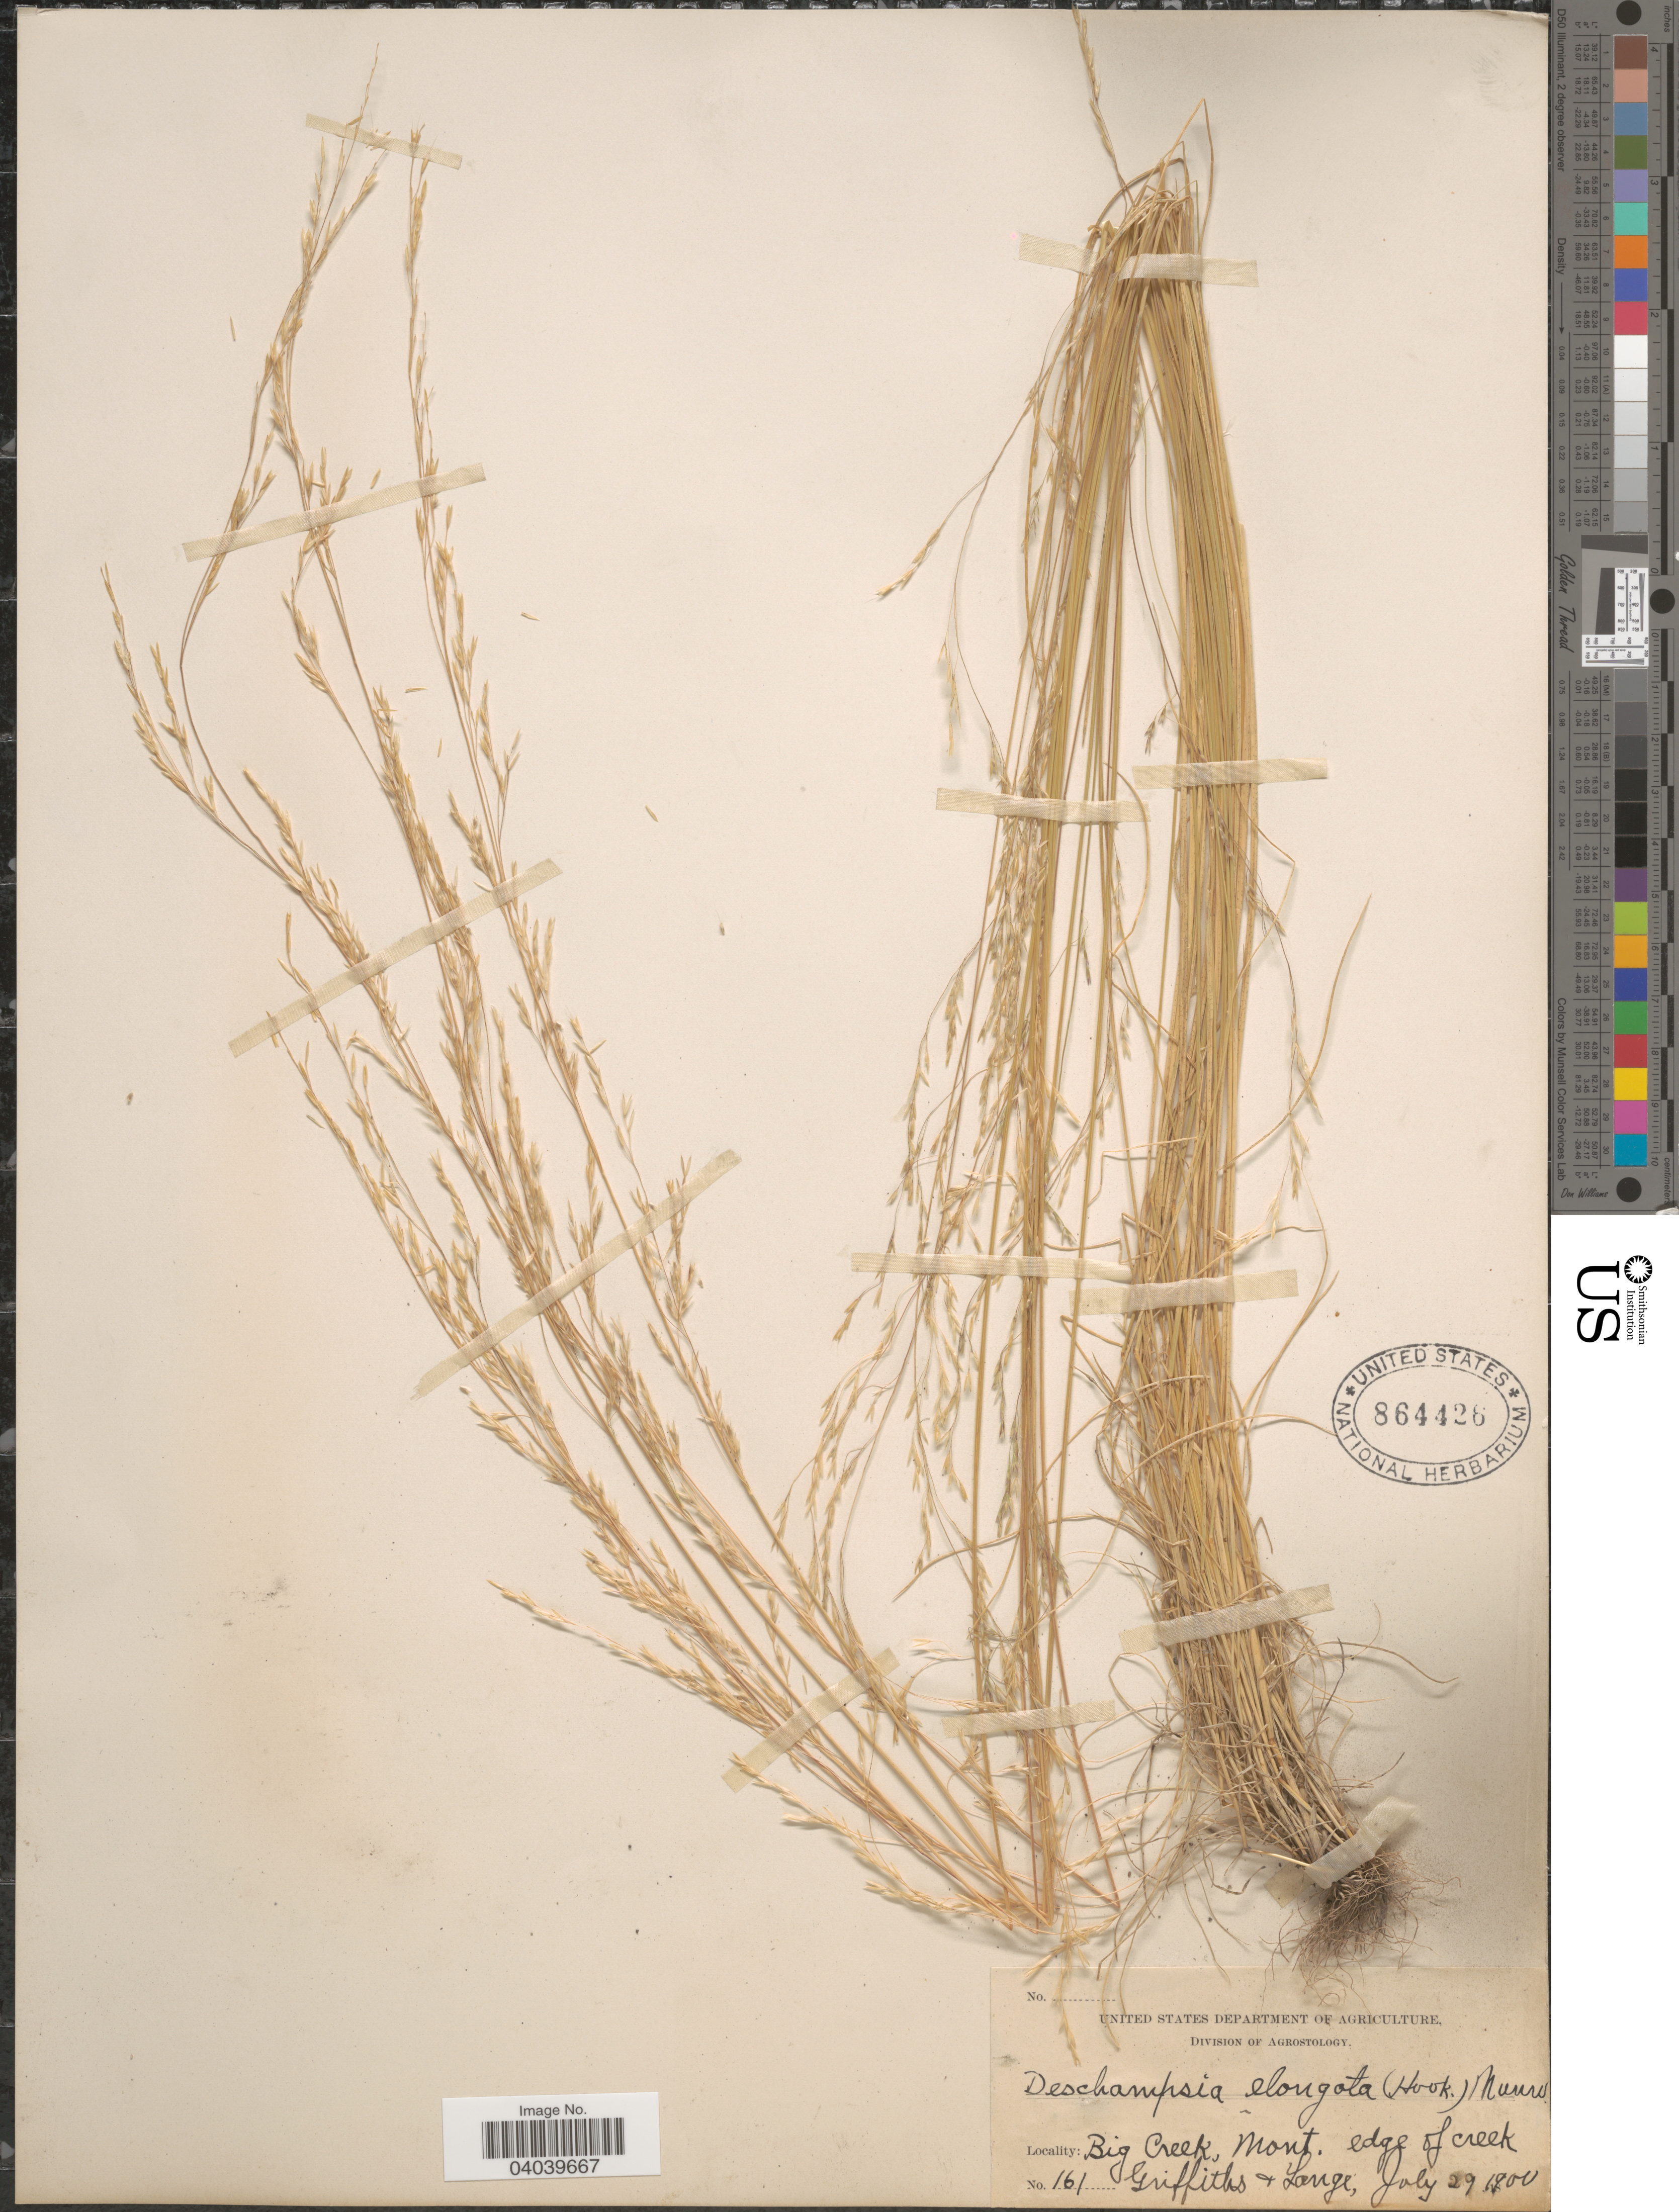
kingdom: Plantae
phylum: Tracheophyta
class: Liliopsida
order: Poales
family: Poaceae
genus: Deschampsia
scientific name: Deschampsia elongata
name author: (Hook.) Munro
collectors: -- Griffiths & -- Lange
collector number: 161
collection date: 1900-07-29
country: United States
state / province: Montana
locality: Big Creek.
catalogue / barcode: US 864426